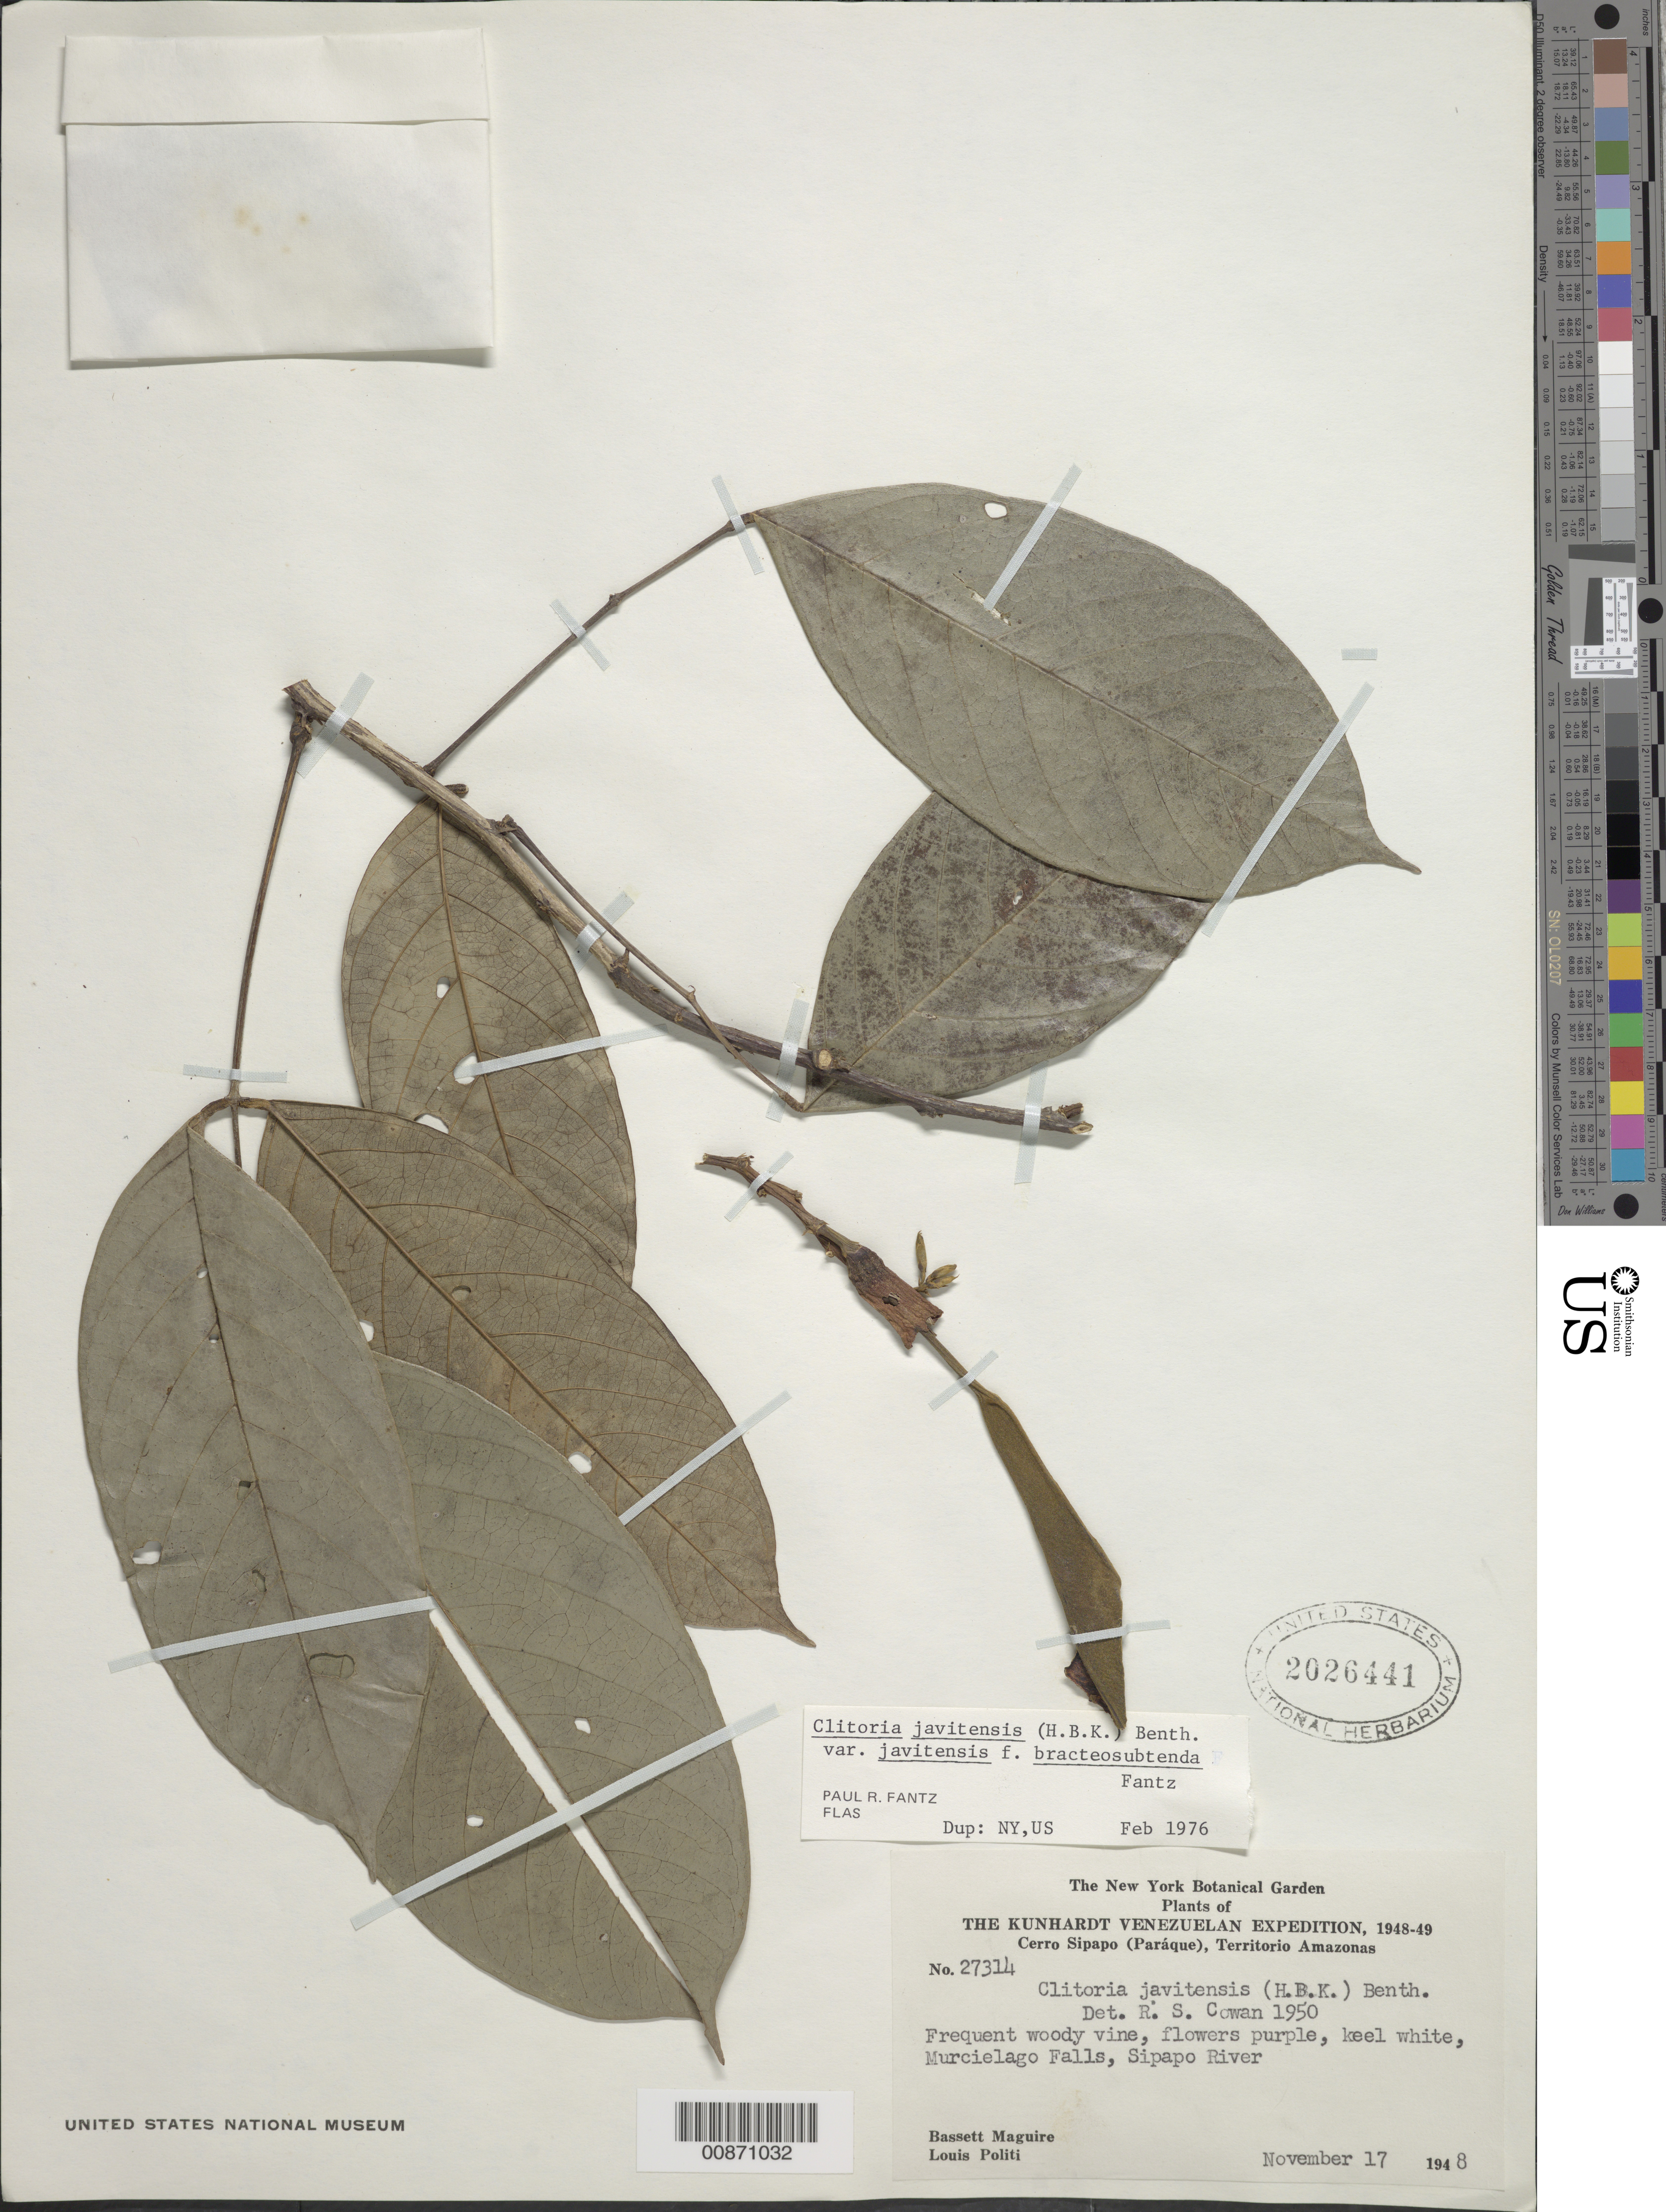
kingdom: Plantae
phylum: Tracheophyta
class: Magnoliopsida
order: Fabales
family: Fabaceae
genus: Clitoria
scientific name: Clitoria javitensis f. bracteosubtenda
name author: Fantz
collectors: B. Maguire & L. Politi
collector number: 27314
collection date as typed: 17-Nov-48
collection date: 1948-11-17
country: Venezuela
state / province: Amazonas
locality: Murcielago (Bat.) Falls, Río Sipapo; Río Cuao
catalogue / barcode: US 2026441